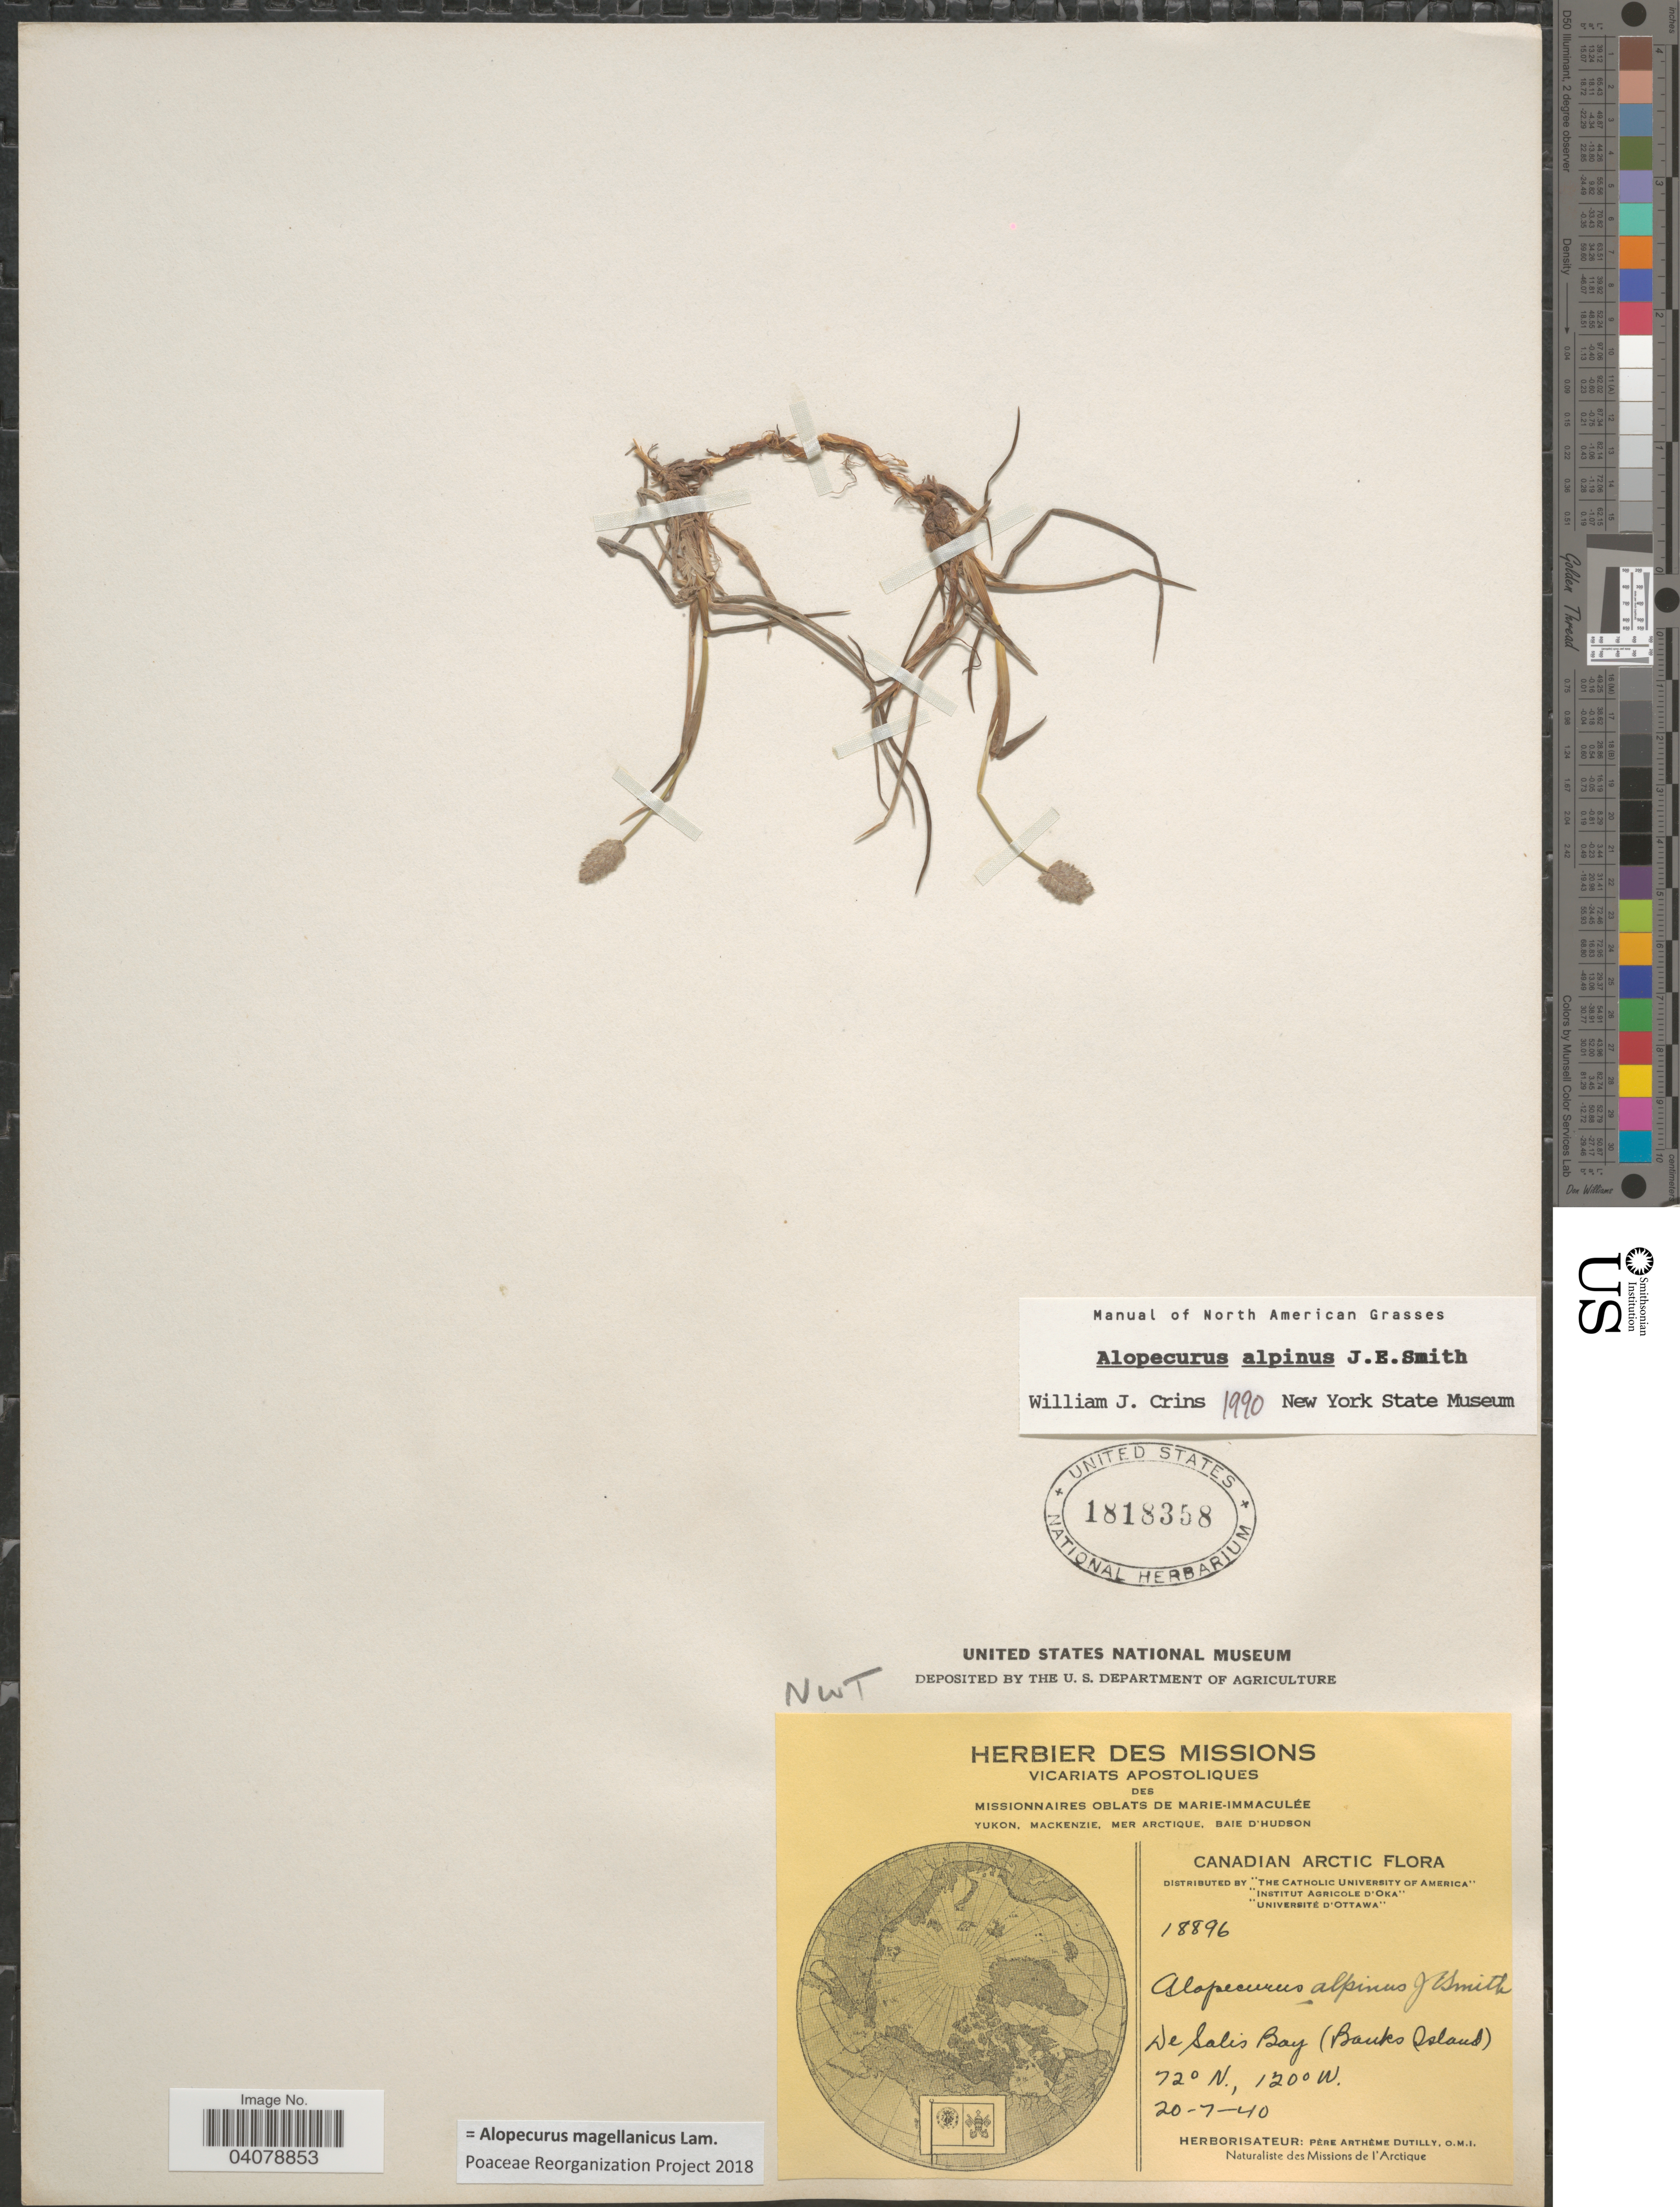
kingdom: Plantae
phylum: Tracheophyta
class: Liliopsida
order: Poales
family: Poaceae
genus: Alopecurus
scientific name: Alopecurus magellanicus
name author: Lam.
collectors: P. Dutilly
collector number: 18896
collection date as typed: Transcribed d/m/y: 20/7/40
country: Canada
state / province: Northwest Territories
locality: Herbier des Missions. Baie d'Hudson [unsure placement]. Canadian Arctic. De Salis Bay (Banks Island). Naturaliste des Missions de l'Arctique.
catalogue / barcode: US 1818358